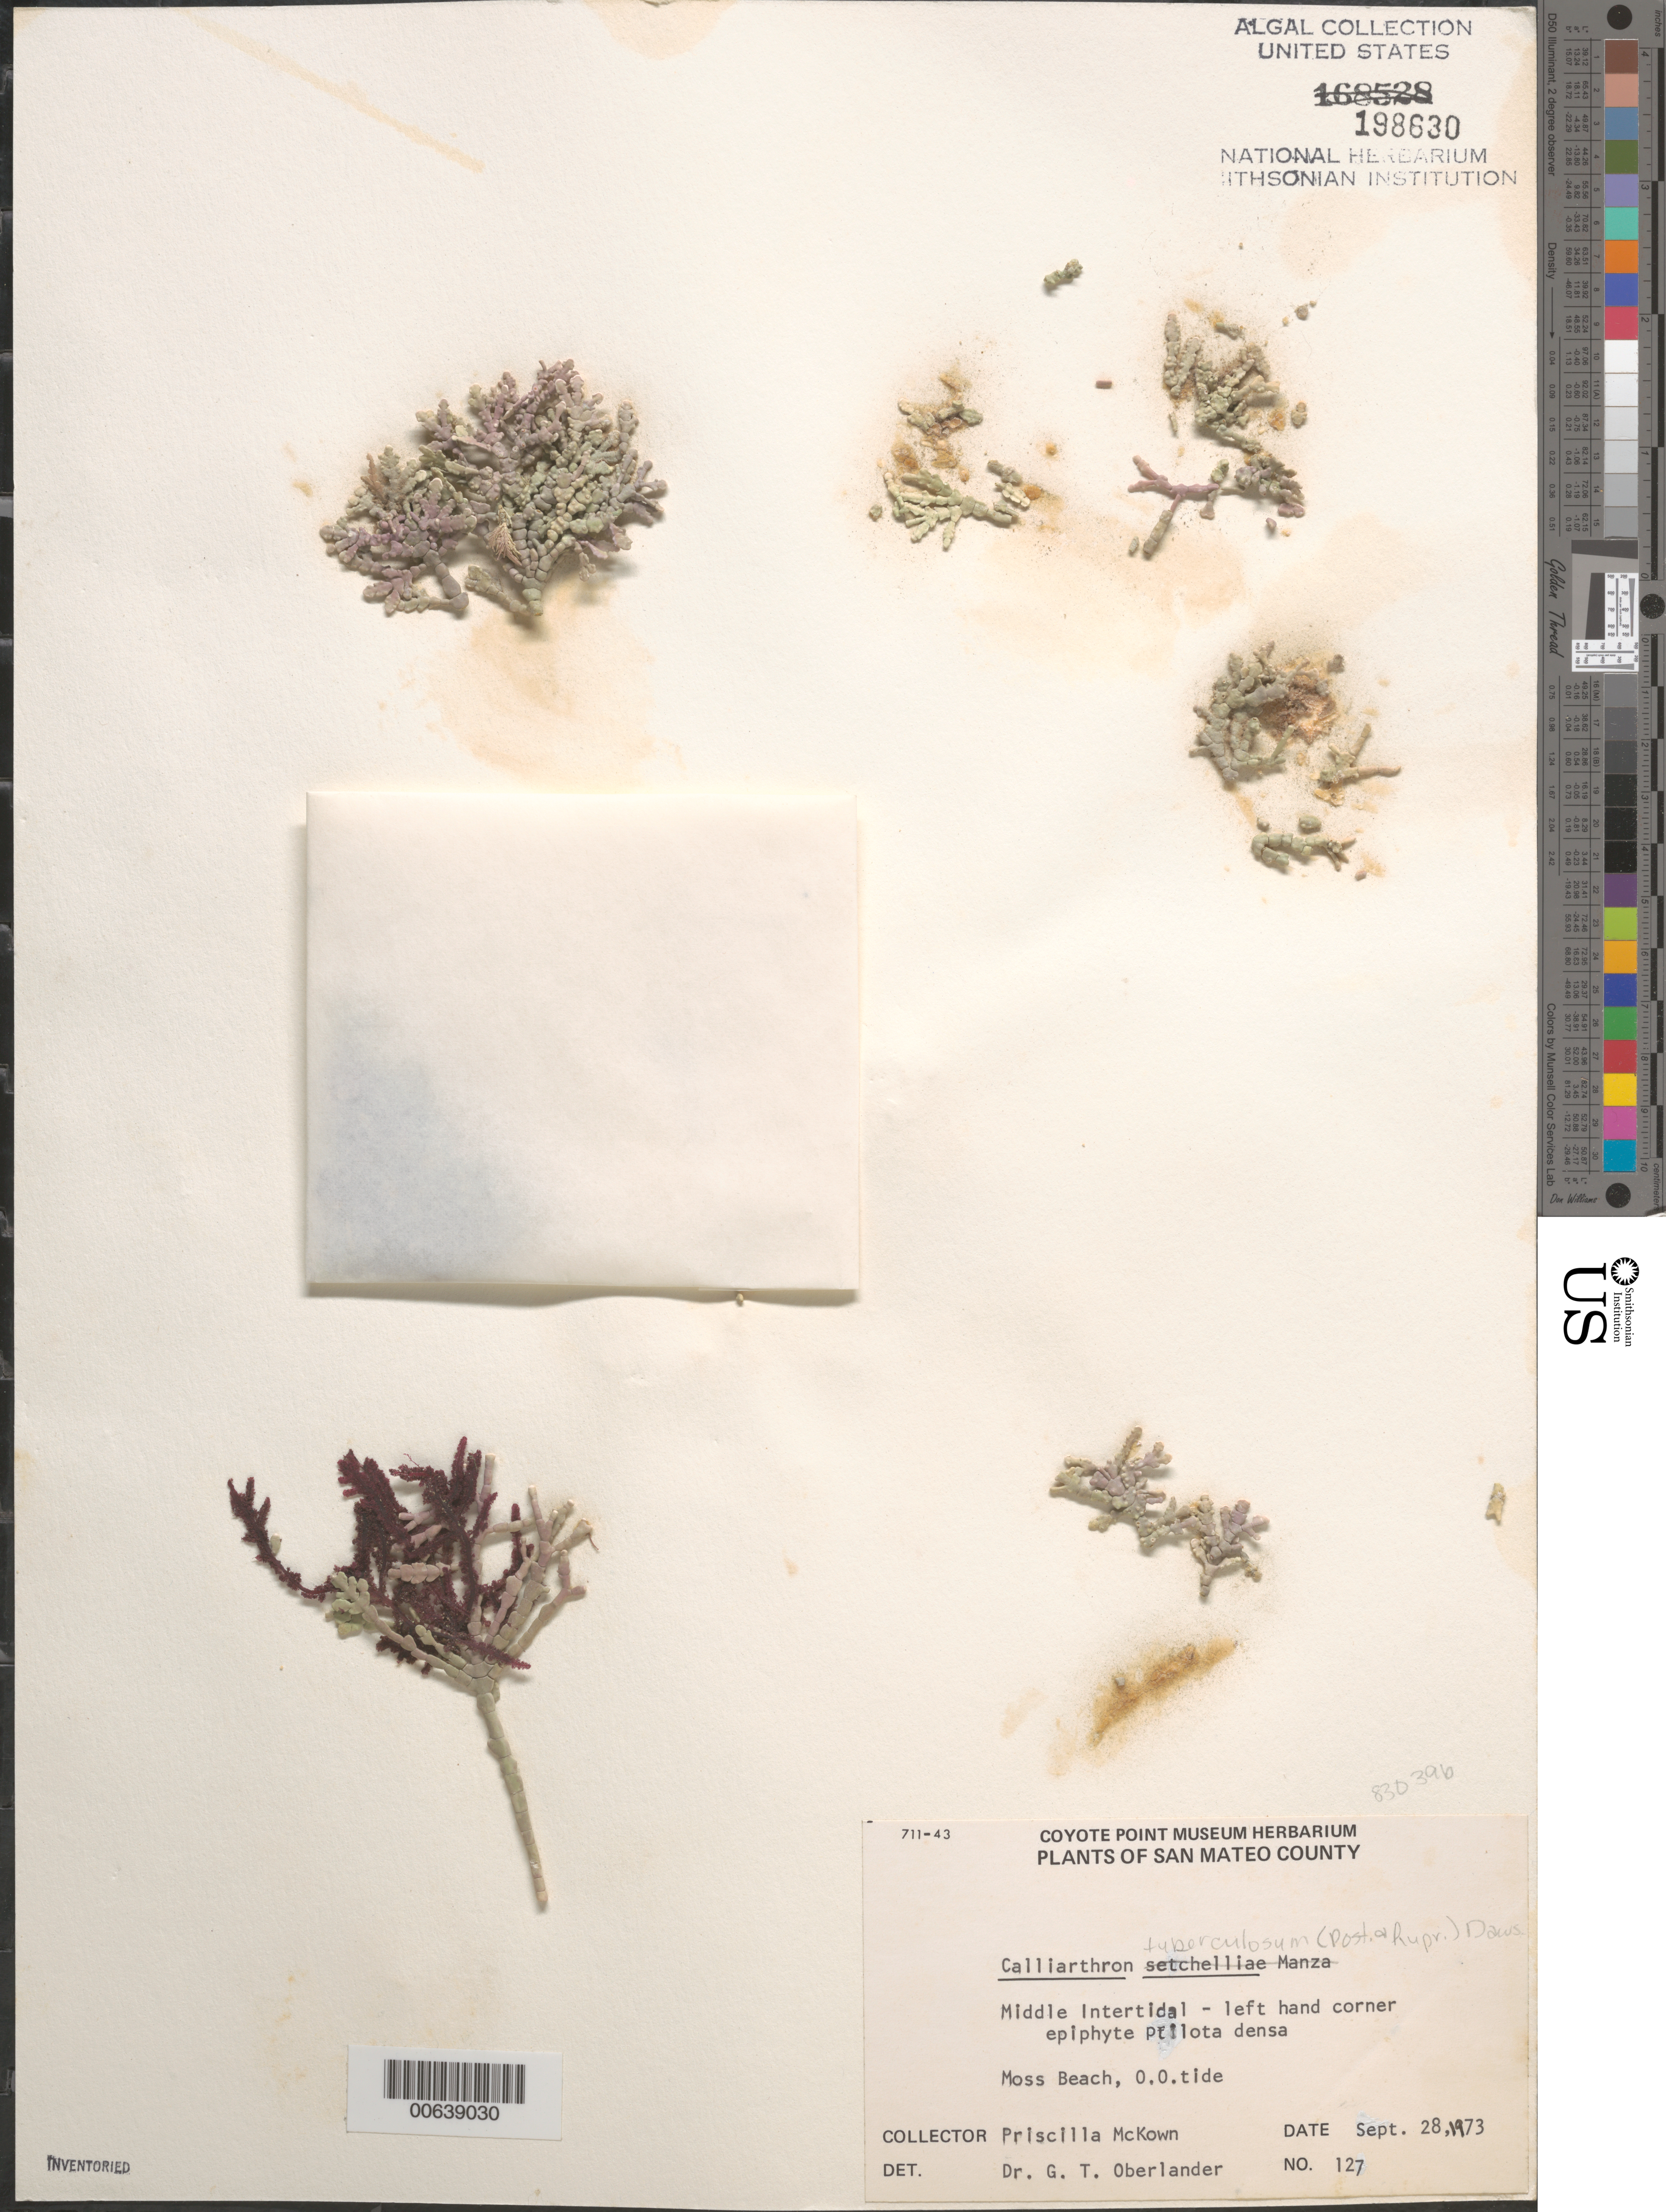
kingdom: Plantae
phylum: Rhodophyta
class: Florideophyceae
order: Corallinales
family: Corallinaceae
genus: Calliarthron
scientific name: Calliarthron tuberculosum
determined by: Oberlander, G. T.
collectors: P. McKown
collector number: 127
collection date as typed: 28 Sep 1973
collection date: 1973-09-28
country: United States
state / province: California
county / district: San Mateo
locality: Moss Beach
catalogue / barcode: US 198630